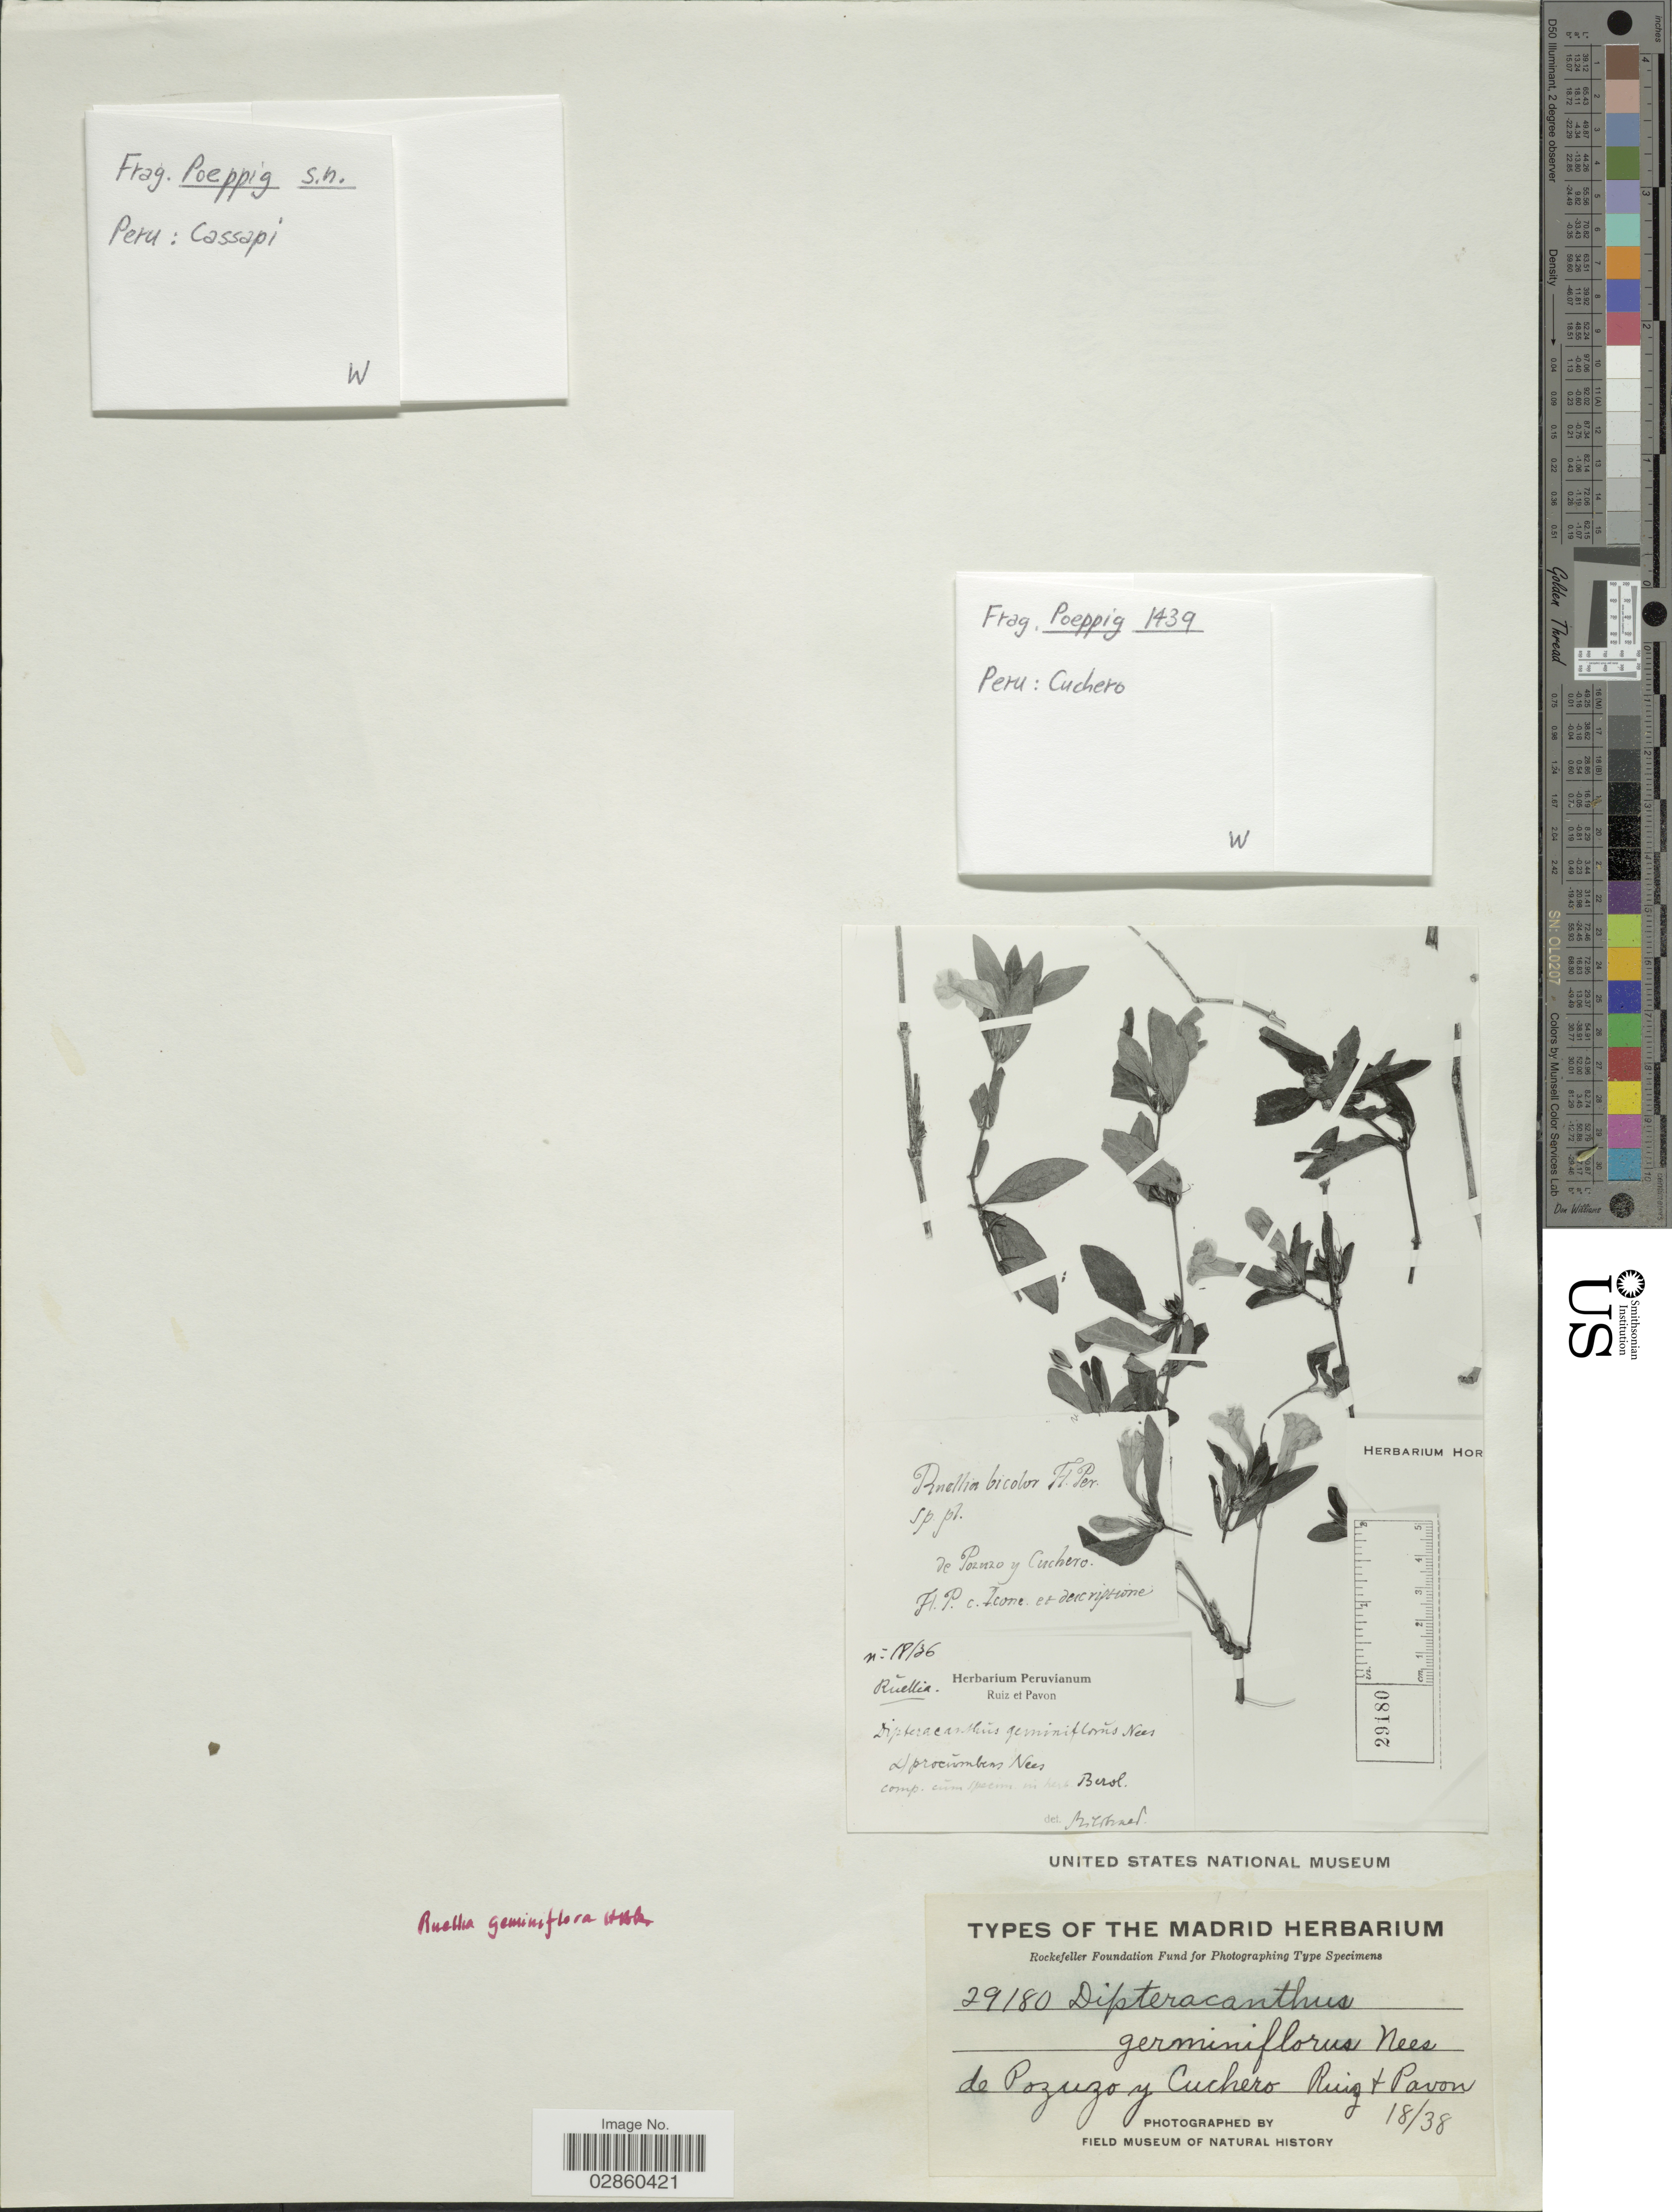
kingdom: Plantae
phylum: Tracheophyta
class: Magnoliopsida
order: Lamiales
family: Acanthaceae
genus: Ruellia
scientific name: Ruellia geminiflora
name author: Kunth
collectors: Ruiz, -- & -. Pavon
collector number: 29180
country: Spain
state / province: Madrid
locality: De Pozuzo y Cuchero.